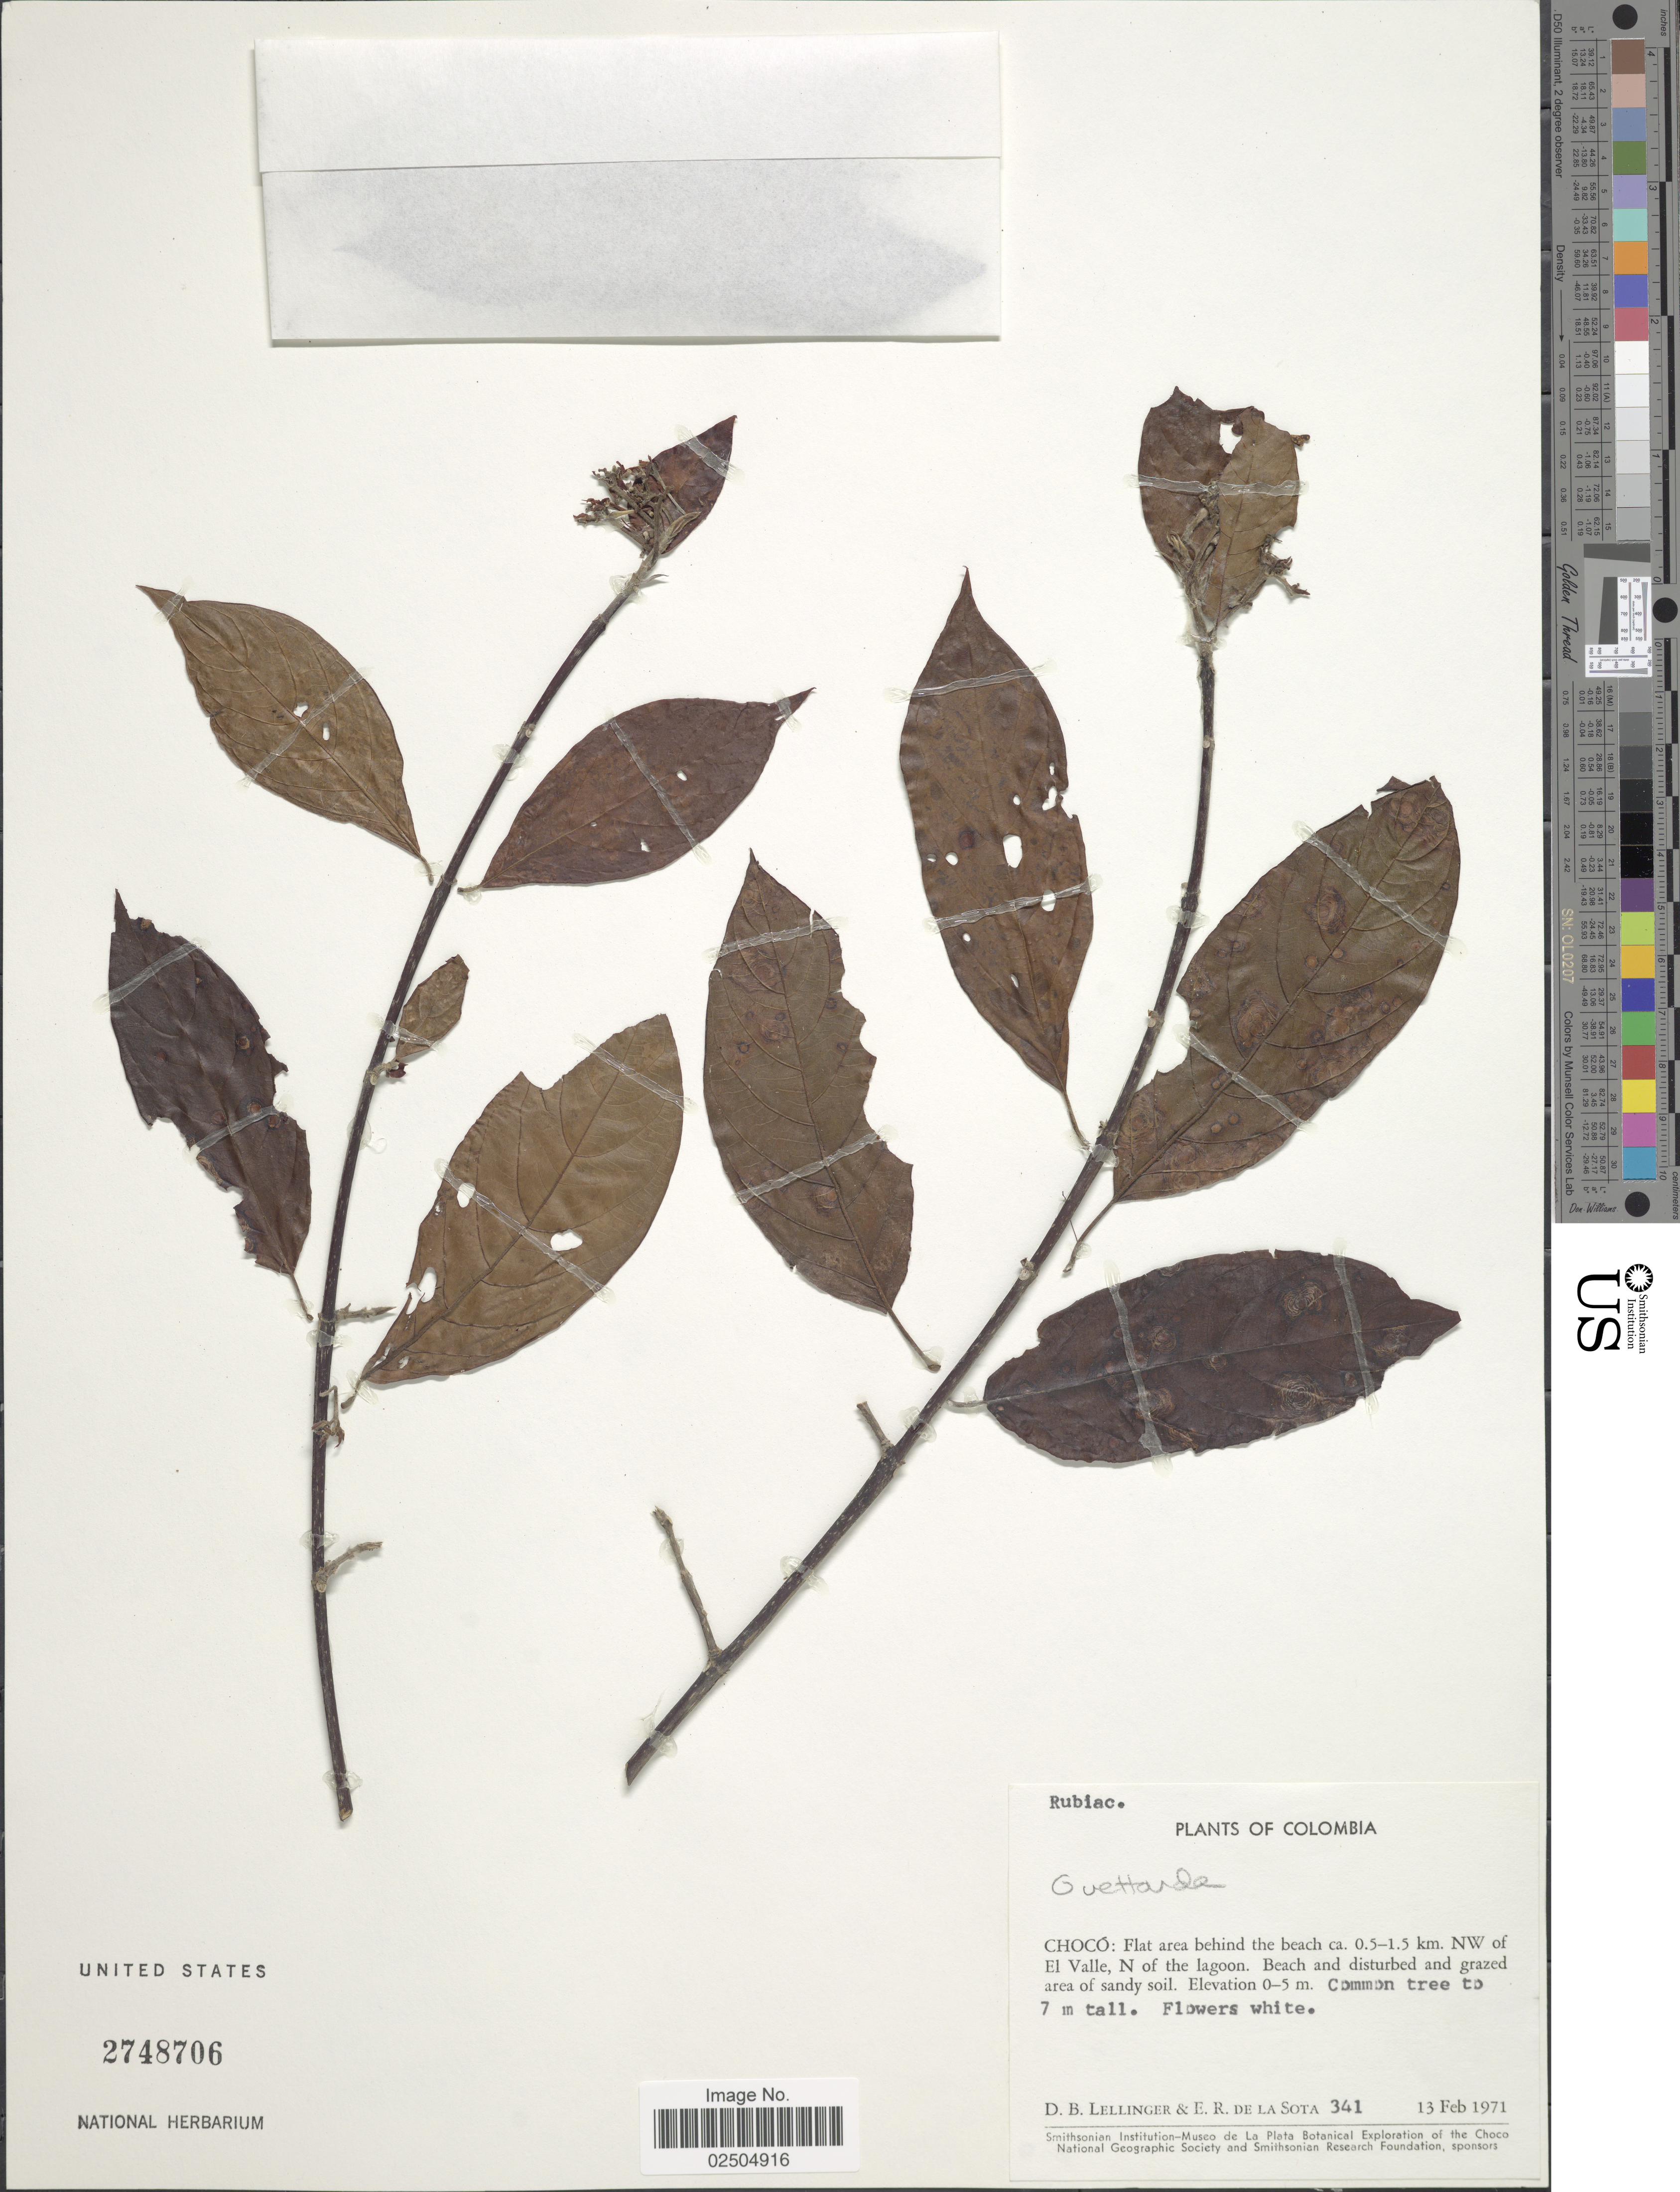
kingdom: Plantae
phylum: Tracheophyta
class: Magnoliopsida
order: Gentianales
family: Rubiaceae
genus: Guettarda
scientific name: Guettarda sp.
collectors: D. B. Lellinger & E. R. de la Sota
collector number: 341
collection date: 1971-02-13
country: Colombia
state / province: Chocó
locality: Choco: Flat area behind the beach 0.5-1.5 km. NW of El Valle, N of the lagoon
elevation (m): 0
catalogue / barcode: US 2748706